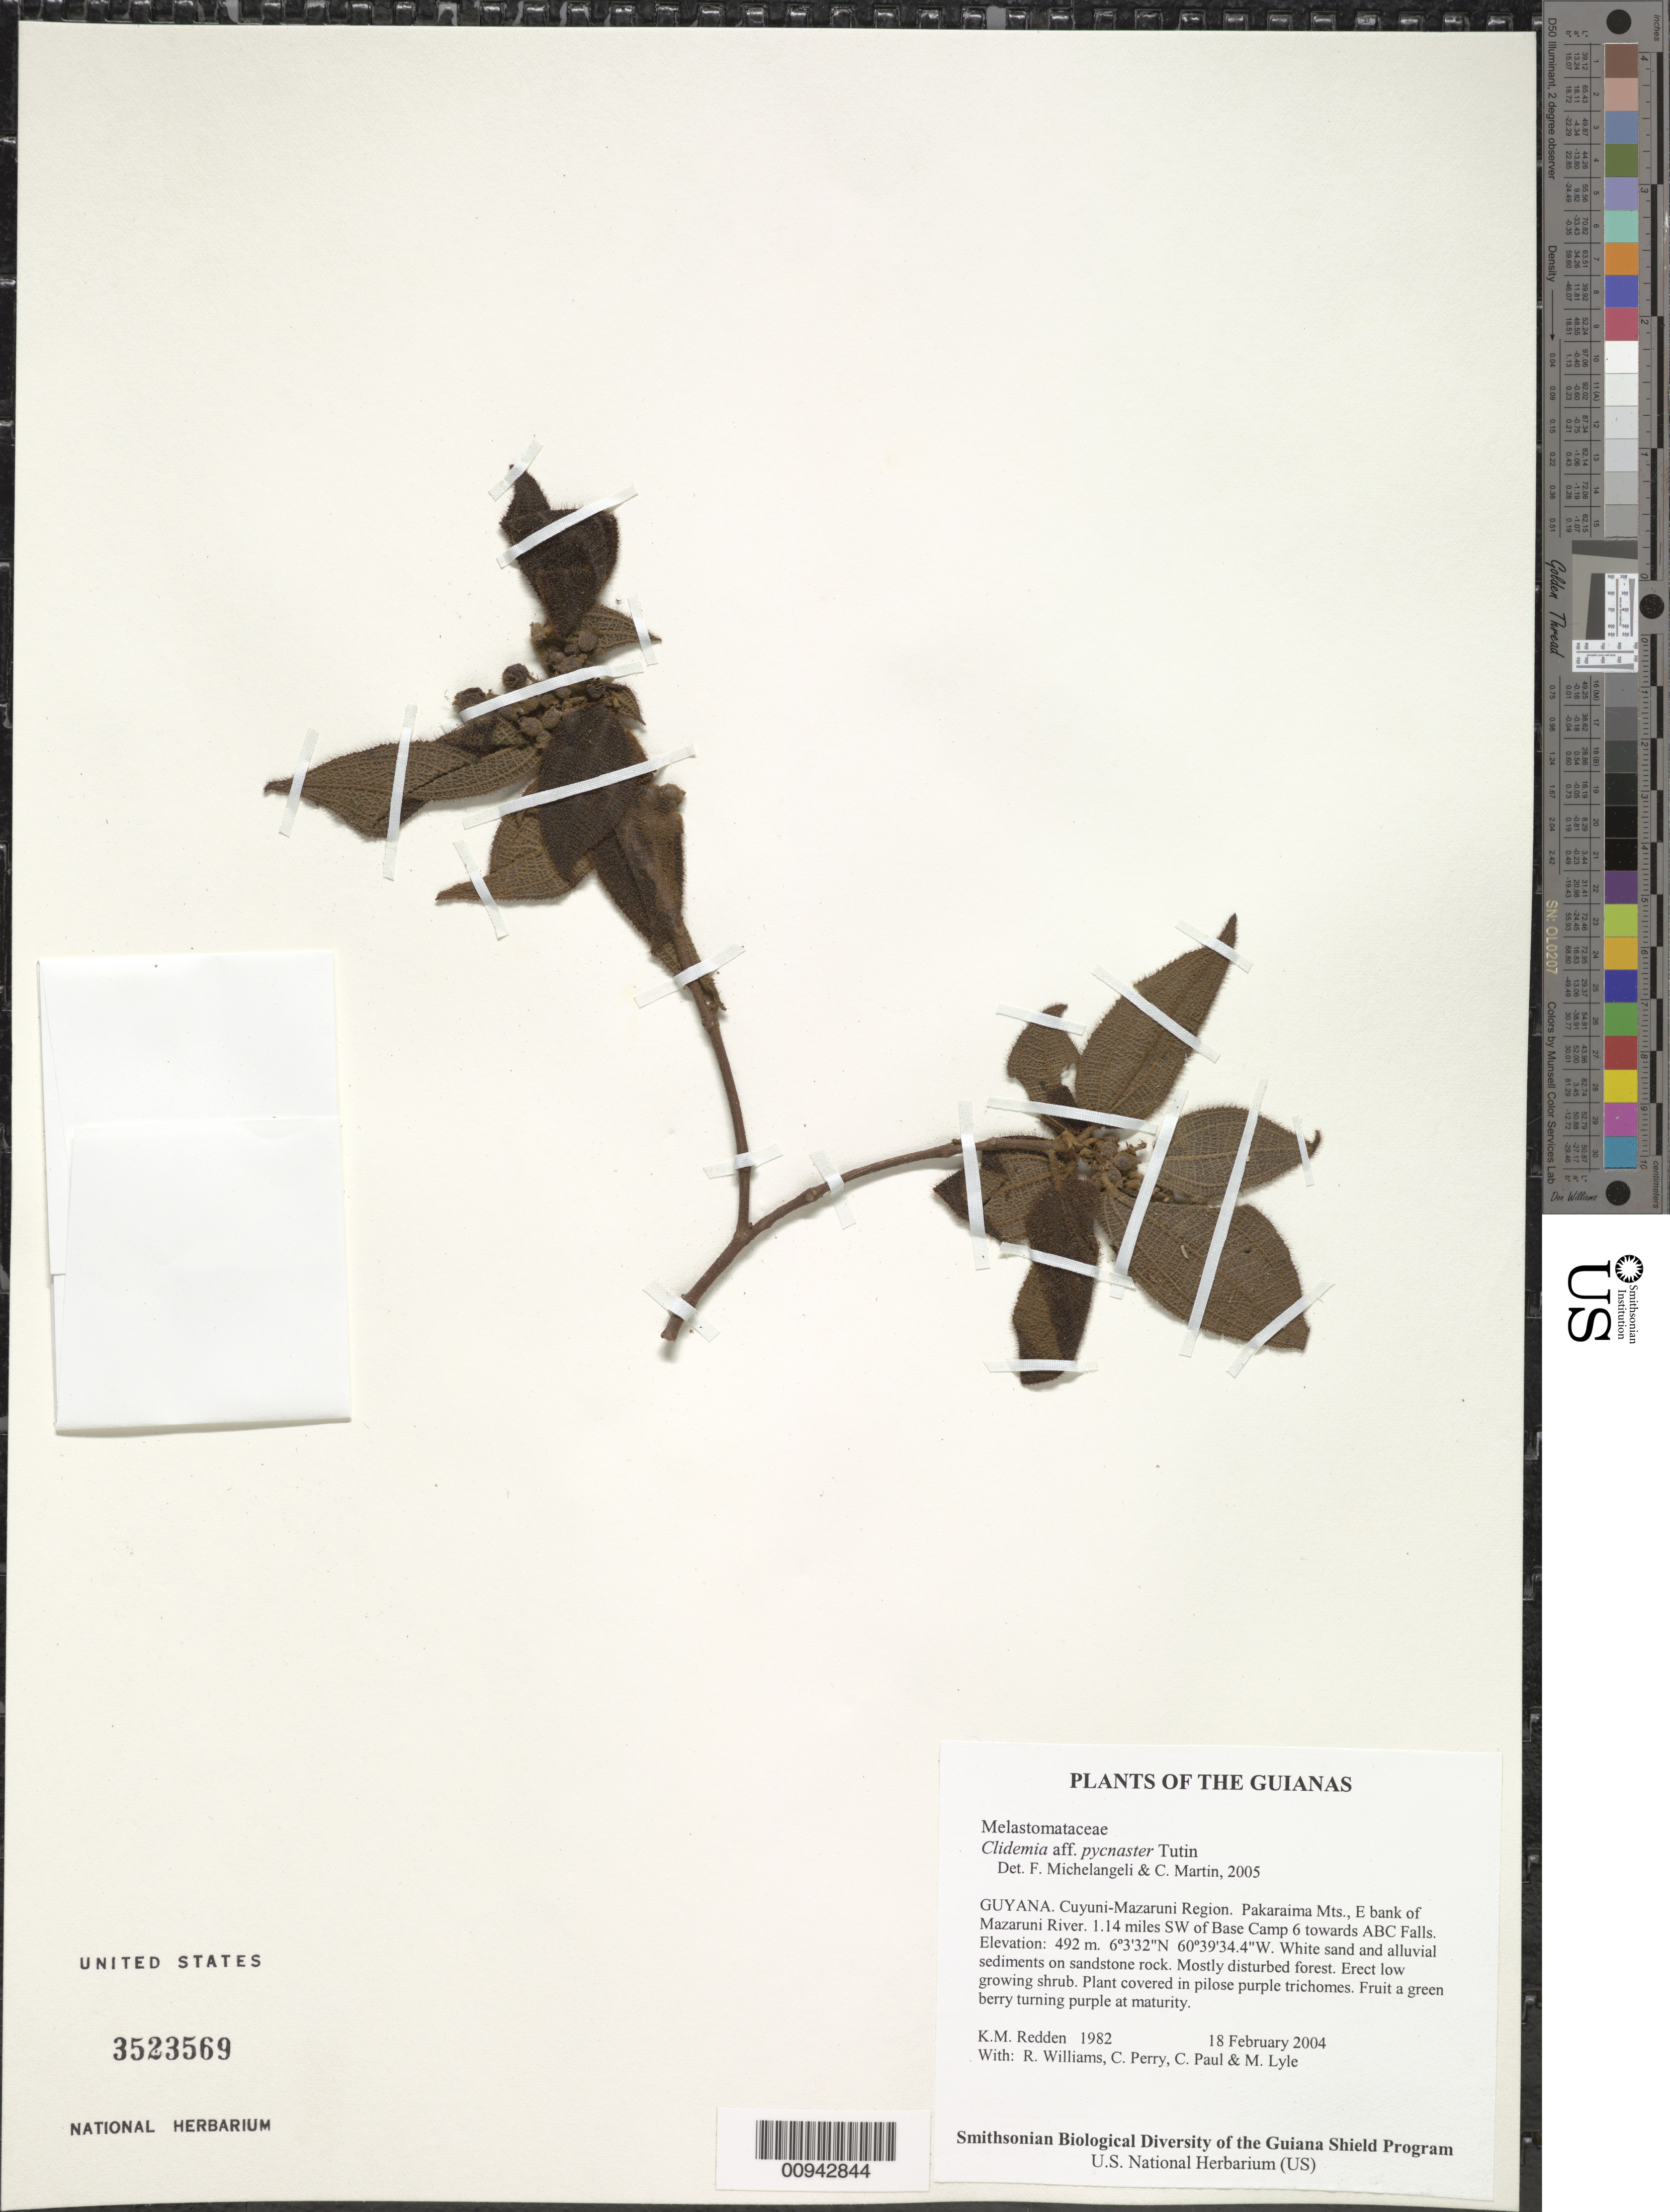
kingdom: Plantae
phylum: Tracheophyta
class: Magnoliopsida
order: Myrtales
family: Melastomataceae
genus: Clidemia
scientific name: Clidemia pycnaster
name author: Tutin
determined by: Michelangeli, F. A.; Martin, C.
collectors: K. M. Redden, R. Williams, C. Perry, C. Paul & M. Lyle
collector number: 1982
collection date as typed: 18 February 2004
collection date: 2004-02-18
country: Guyana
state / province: Cuyuni-Mazaruni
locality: Pakaraima Mts., E bank of Mazaruni River. 1.14 miles SW of Base Camp 6 towards ABC Falls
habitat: White sand and alluvial sediments on sandstone rock. Mostly disturbed forest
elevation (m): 492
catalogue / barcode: US 3523569